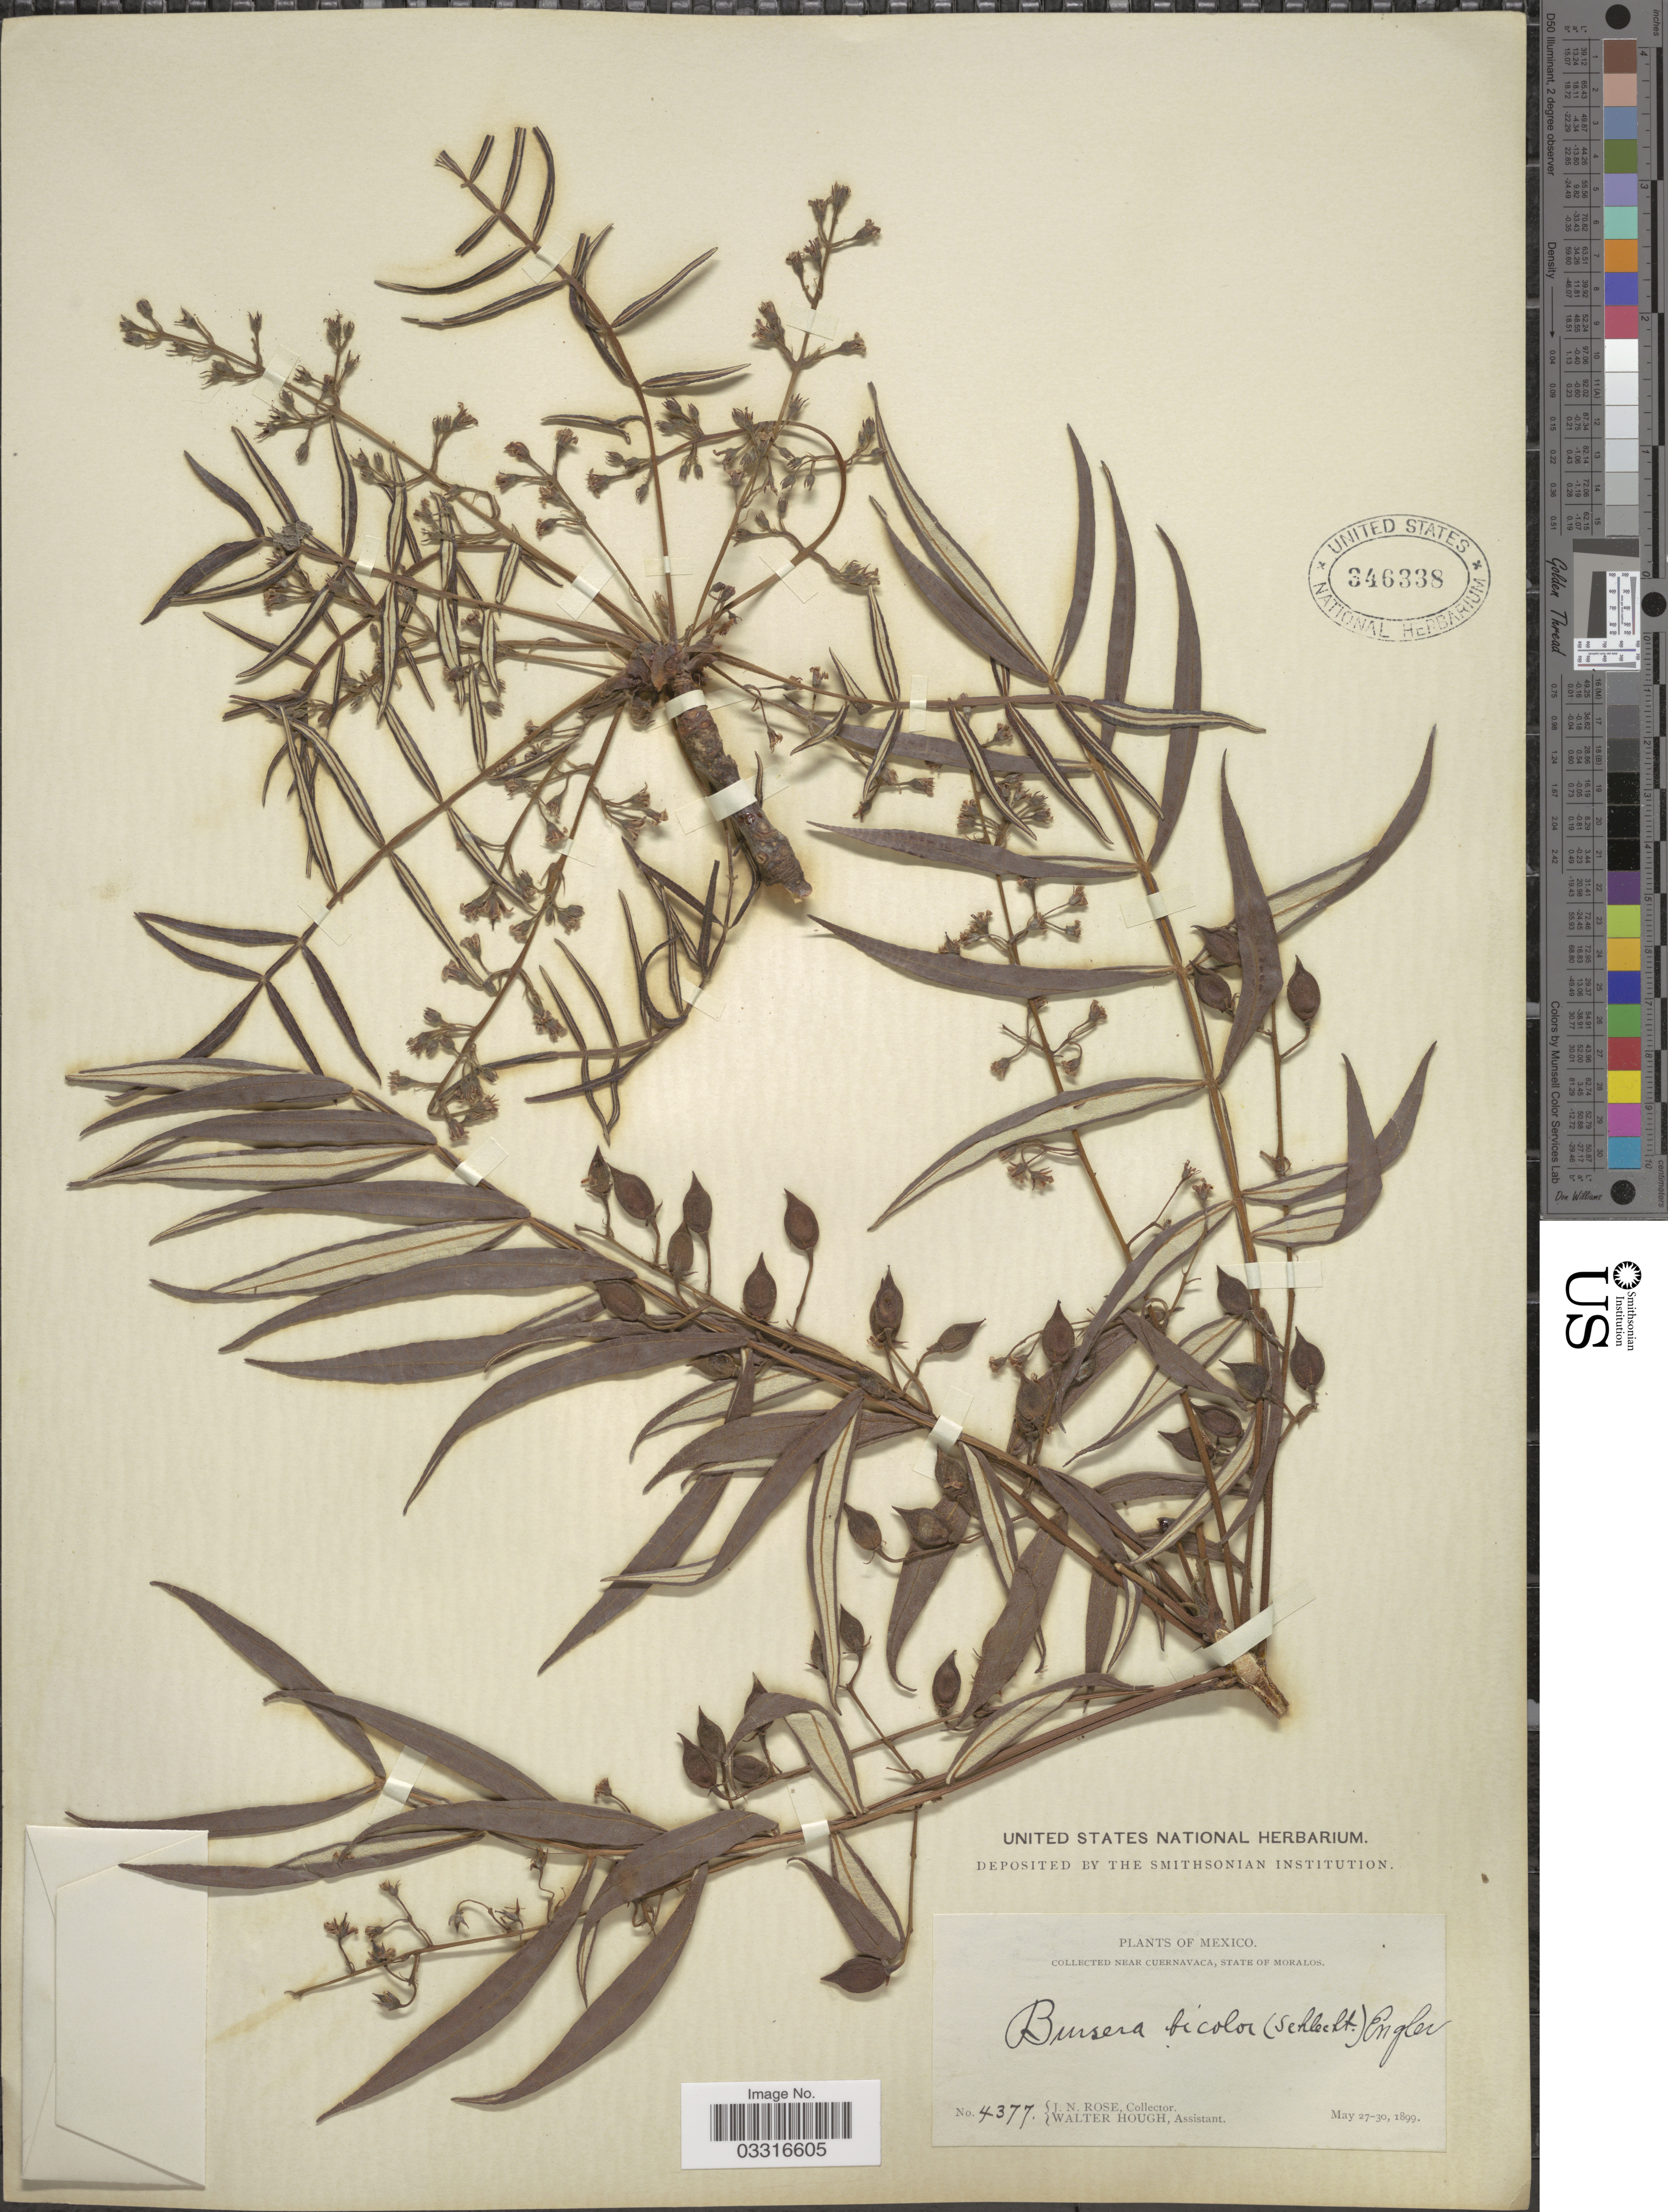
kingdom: Plantae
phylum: Tracheophyta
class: Magnoliopsida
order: Sapindales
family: Burseraceae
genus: Bursera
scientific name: Bursera bicolor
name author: (Willd. ex Schltdl.) Engl.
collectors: J. N. Rose & W. Hough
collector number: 4377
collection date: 1899-05-27/1899-05-30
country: Mexico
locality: Near Cuernavaca, State of Moralos.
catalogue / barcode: US 346338